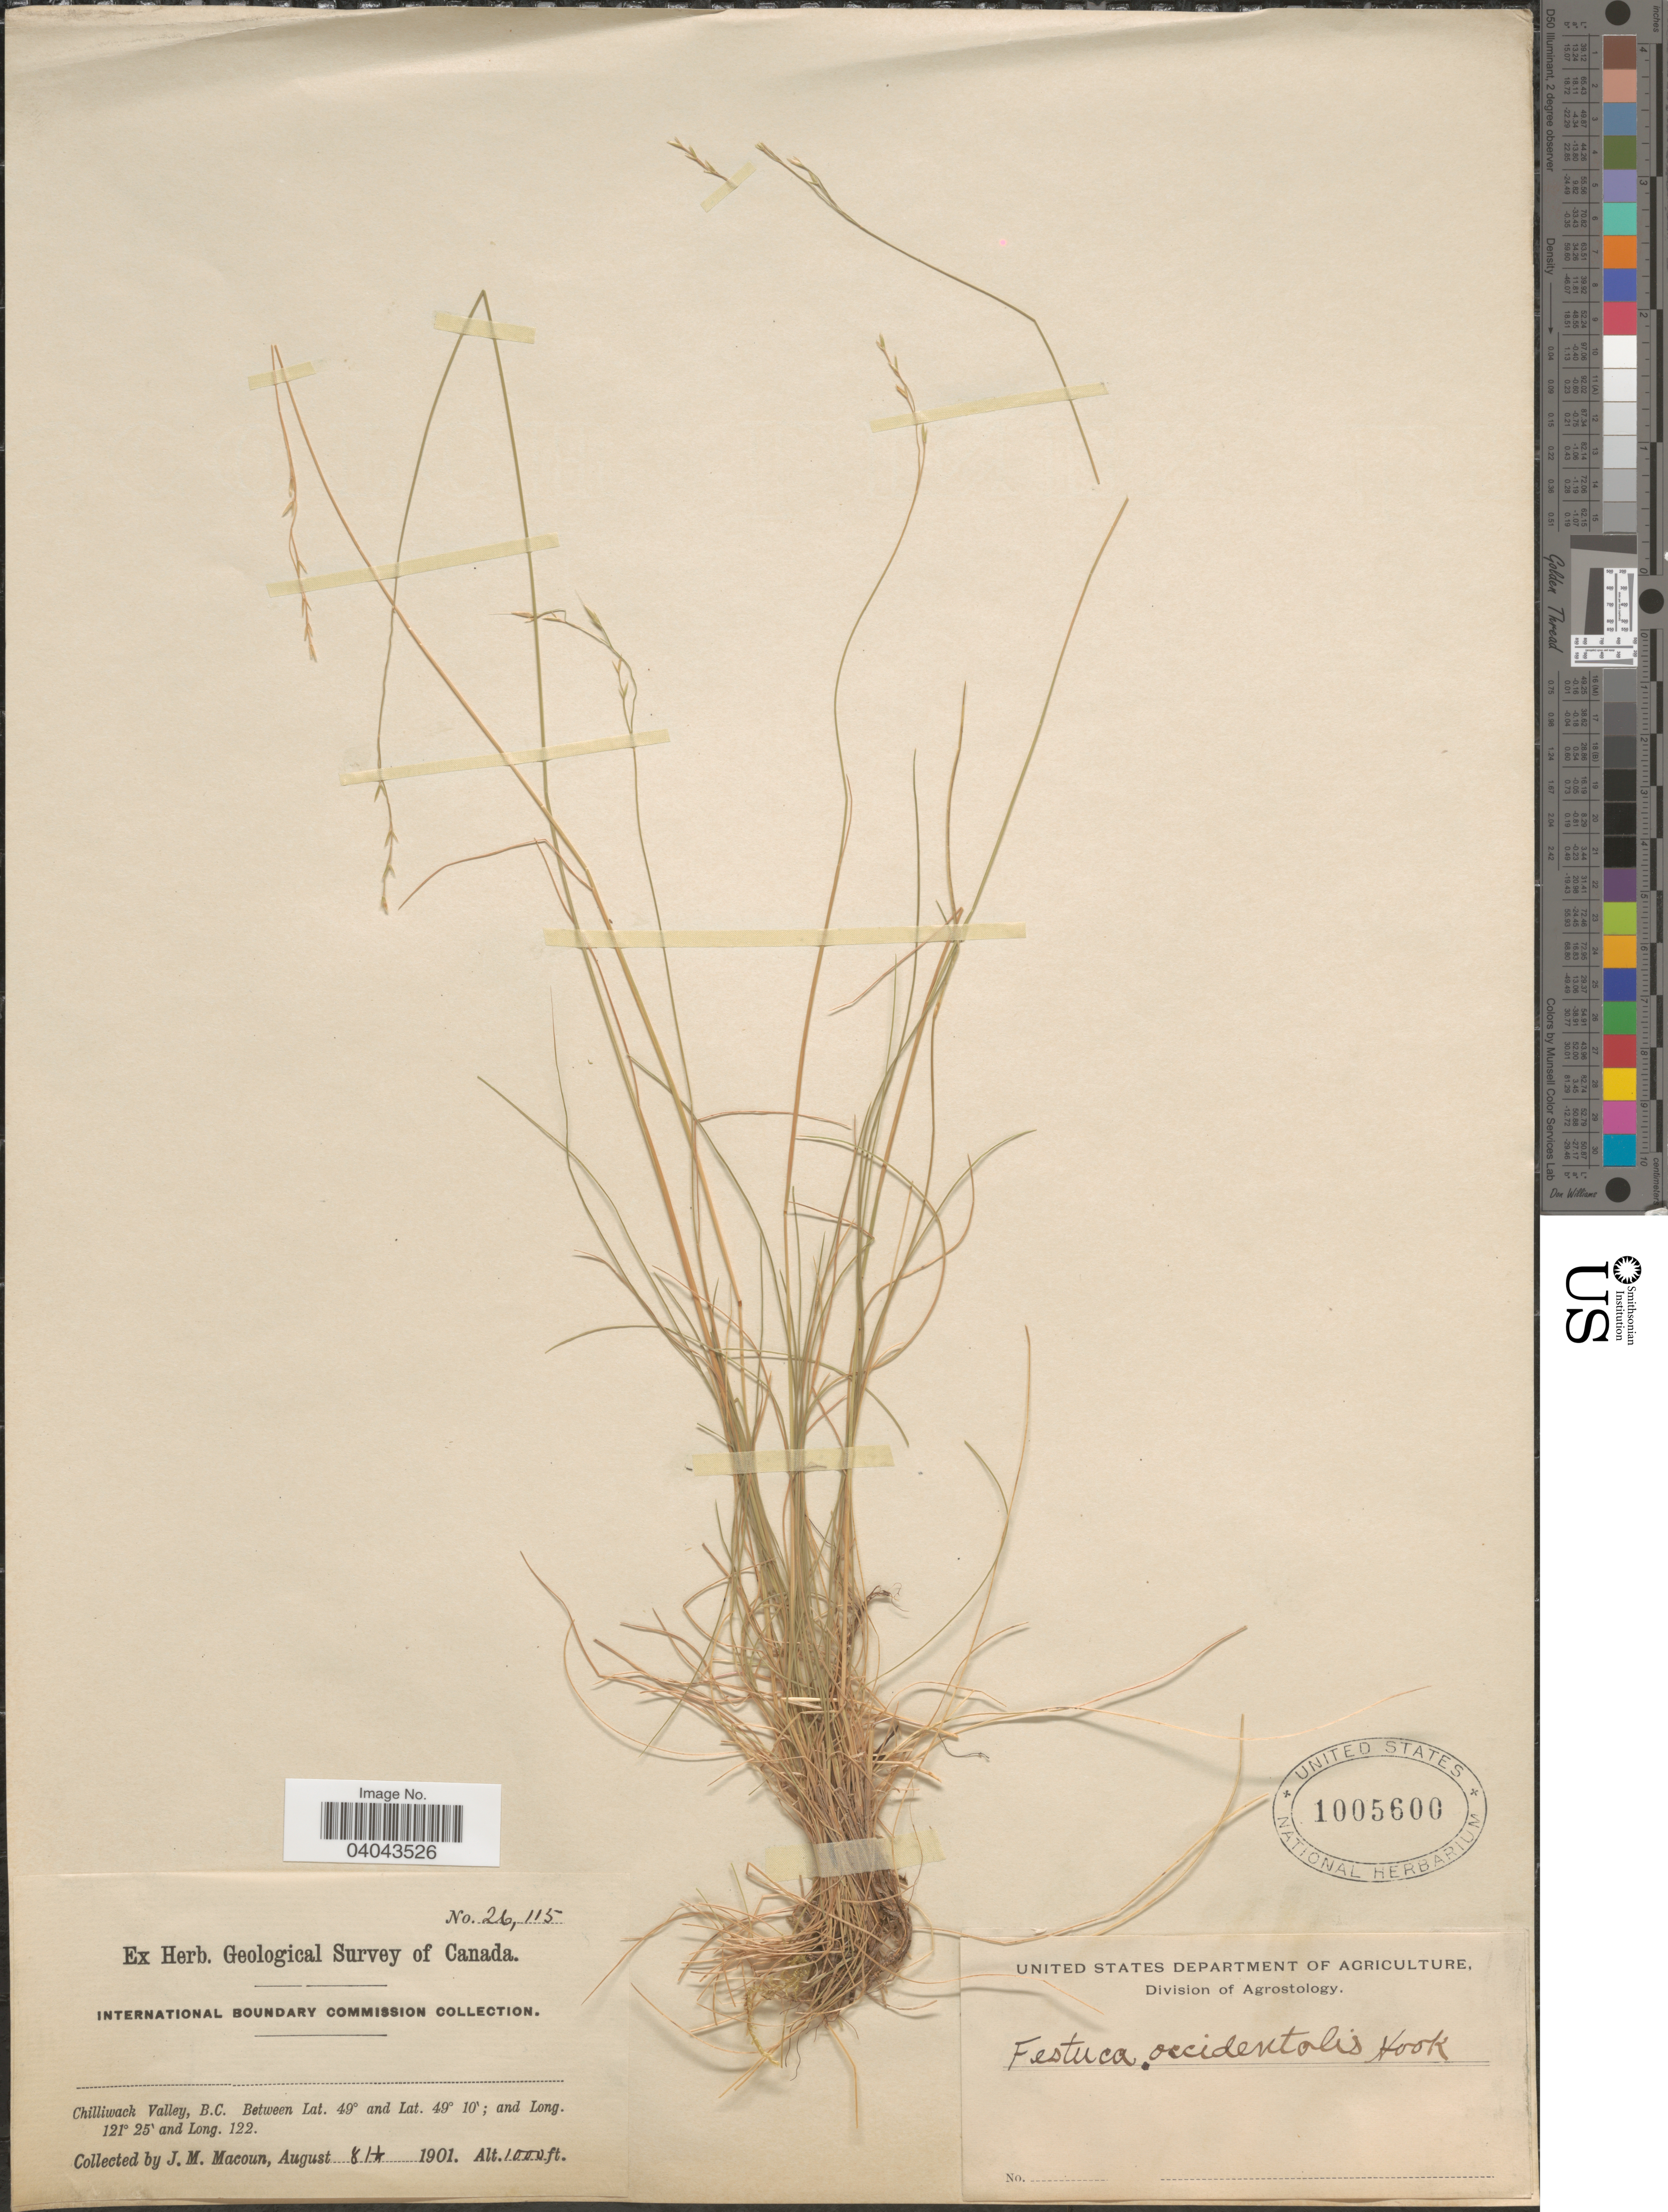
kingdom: Plantae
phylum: Tracheophyta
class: Liliopsida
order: Poales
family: Poaceae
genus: Festuca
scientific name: Festuca occidentalis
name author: Hook.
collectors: J. M. Macoun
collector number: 26115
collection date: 1901-08-08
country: Canada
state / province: British Columbia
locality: International Boundary Commission. Chilliwack Valley, B. C.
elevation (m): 305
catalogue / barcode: US 1005600